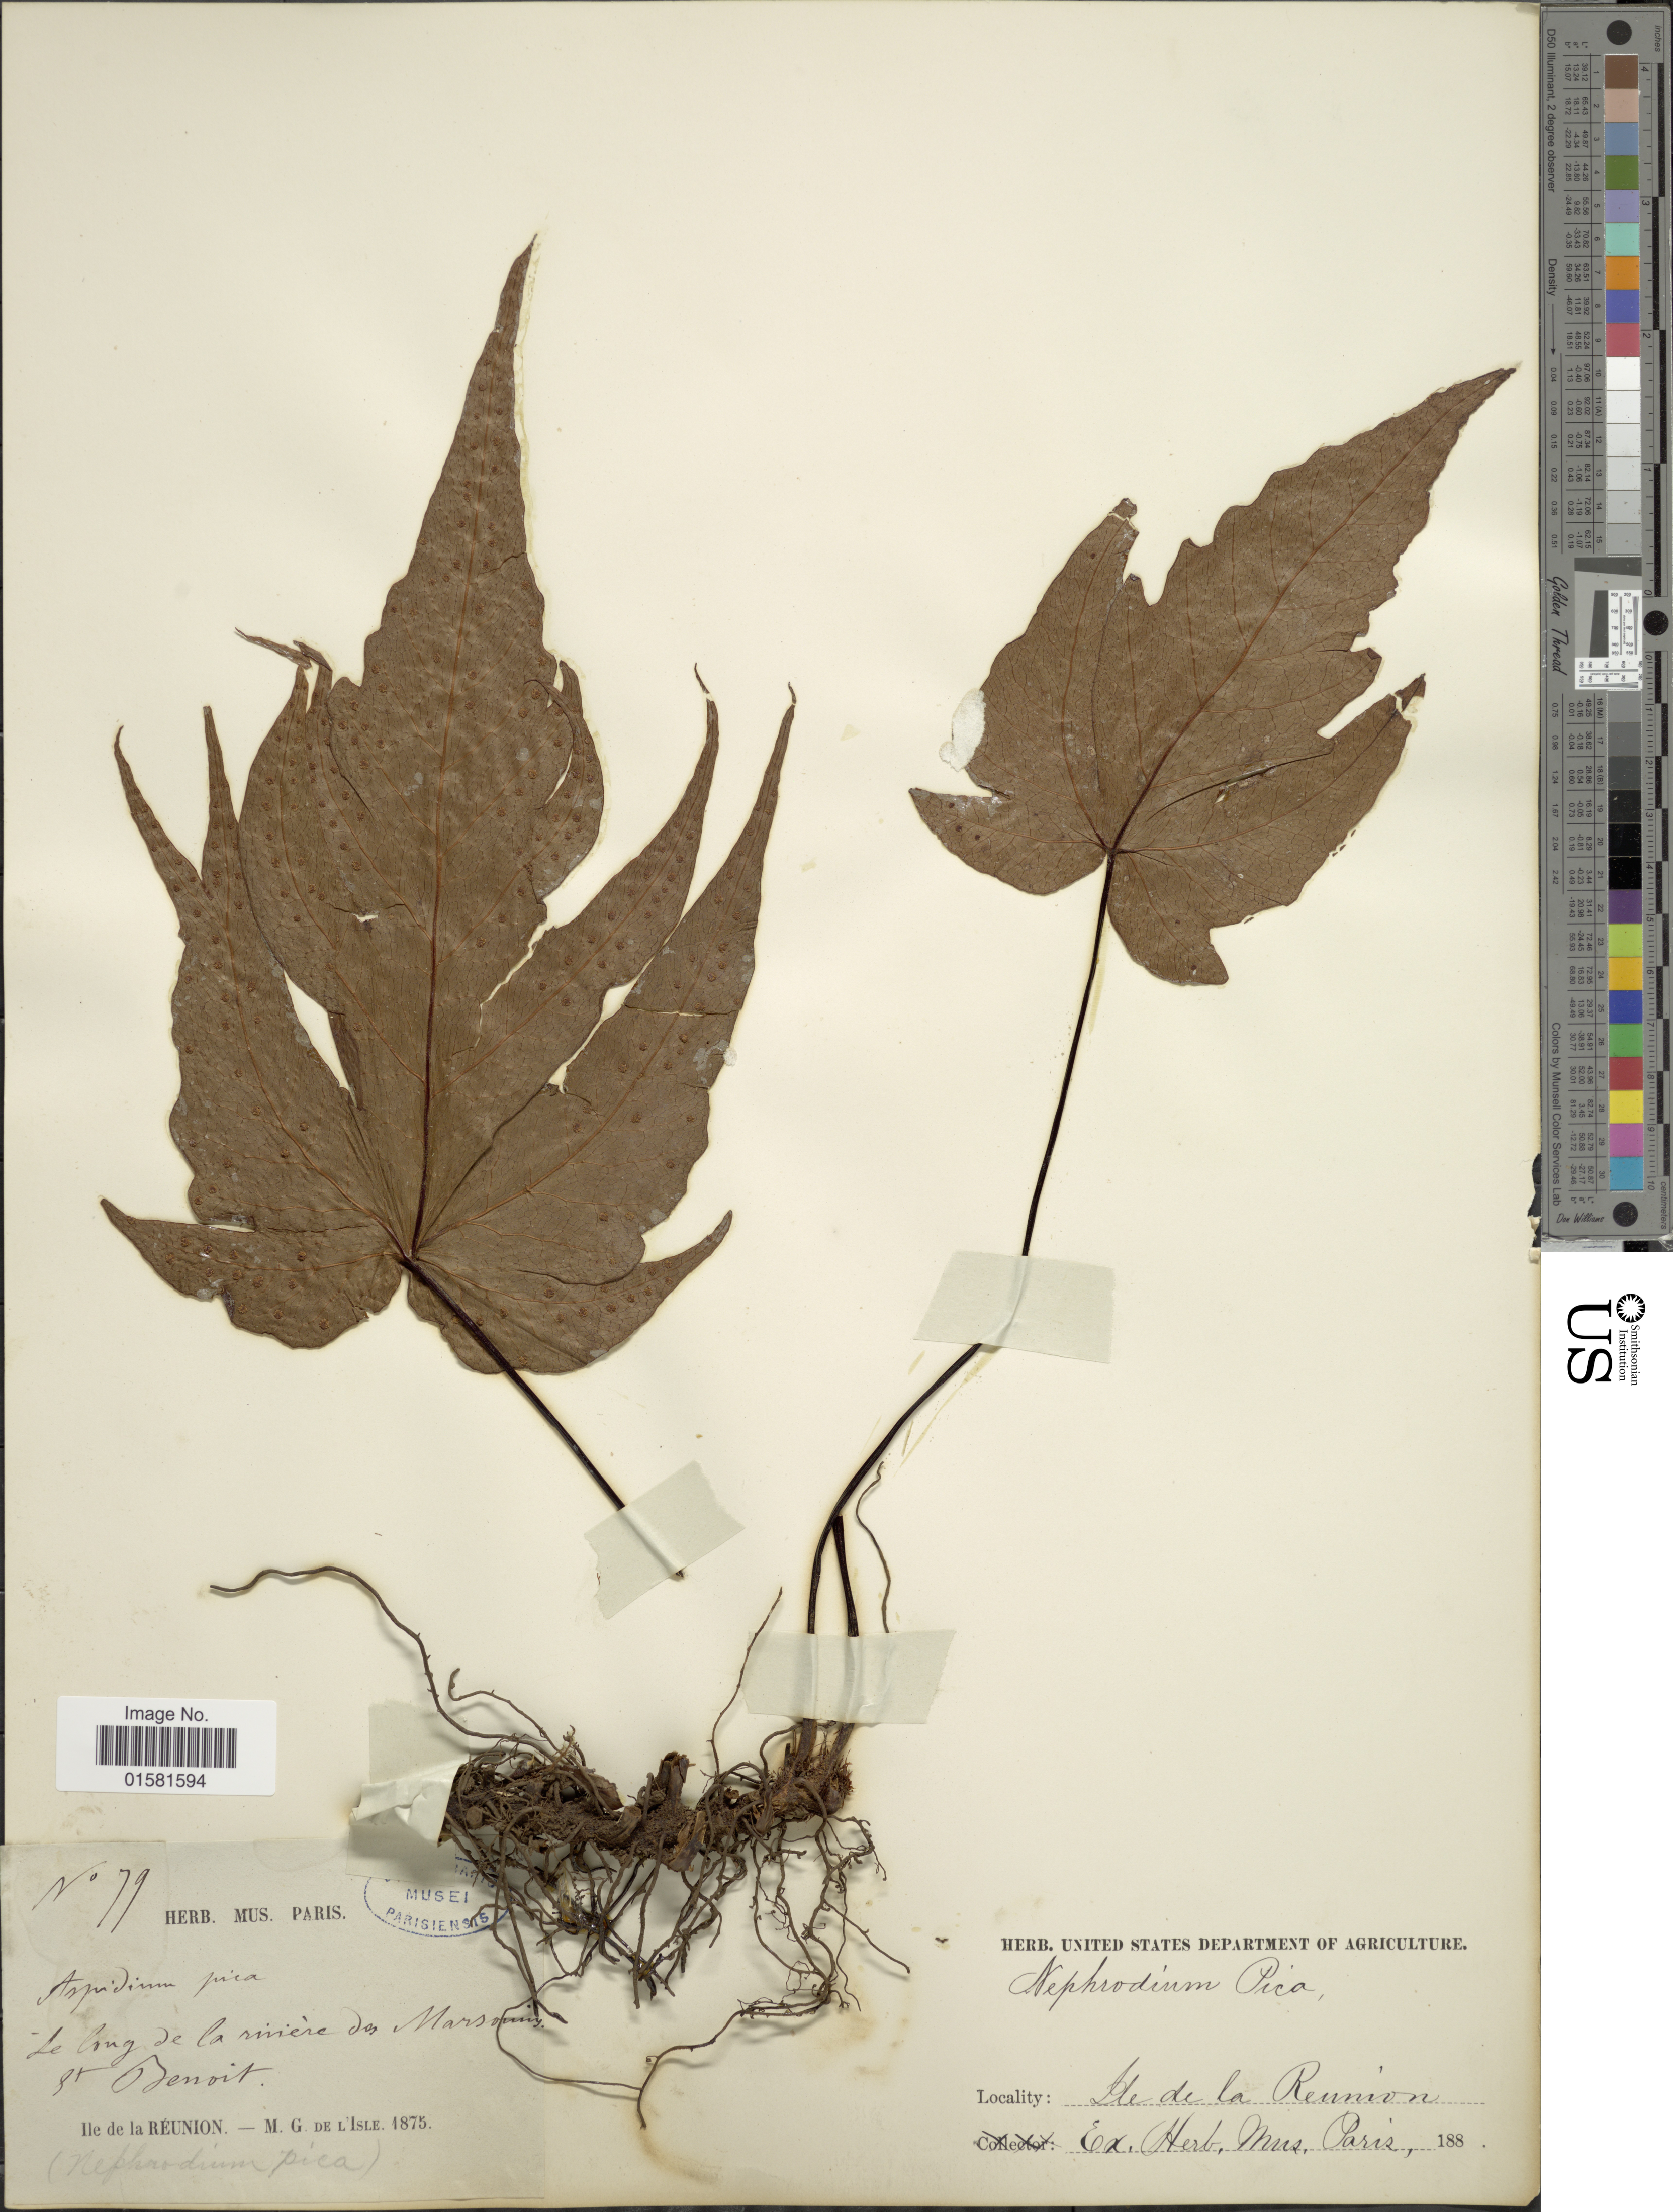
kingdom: Plantae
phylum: Tracheophyta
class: Polypodiopsida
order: Polypodiales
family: Tectariaceae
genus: Tectaria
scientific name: Tectaria pica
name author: (L. f.) C. Chr.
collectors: M. de L'Isle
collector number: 79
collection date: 1875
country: Reunion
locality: Ile de la Reunion, Le long de la riviere des Mars vinny 8th Benoit [interpreted]